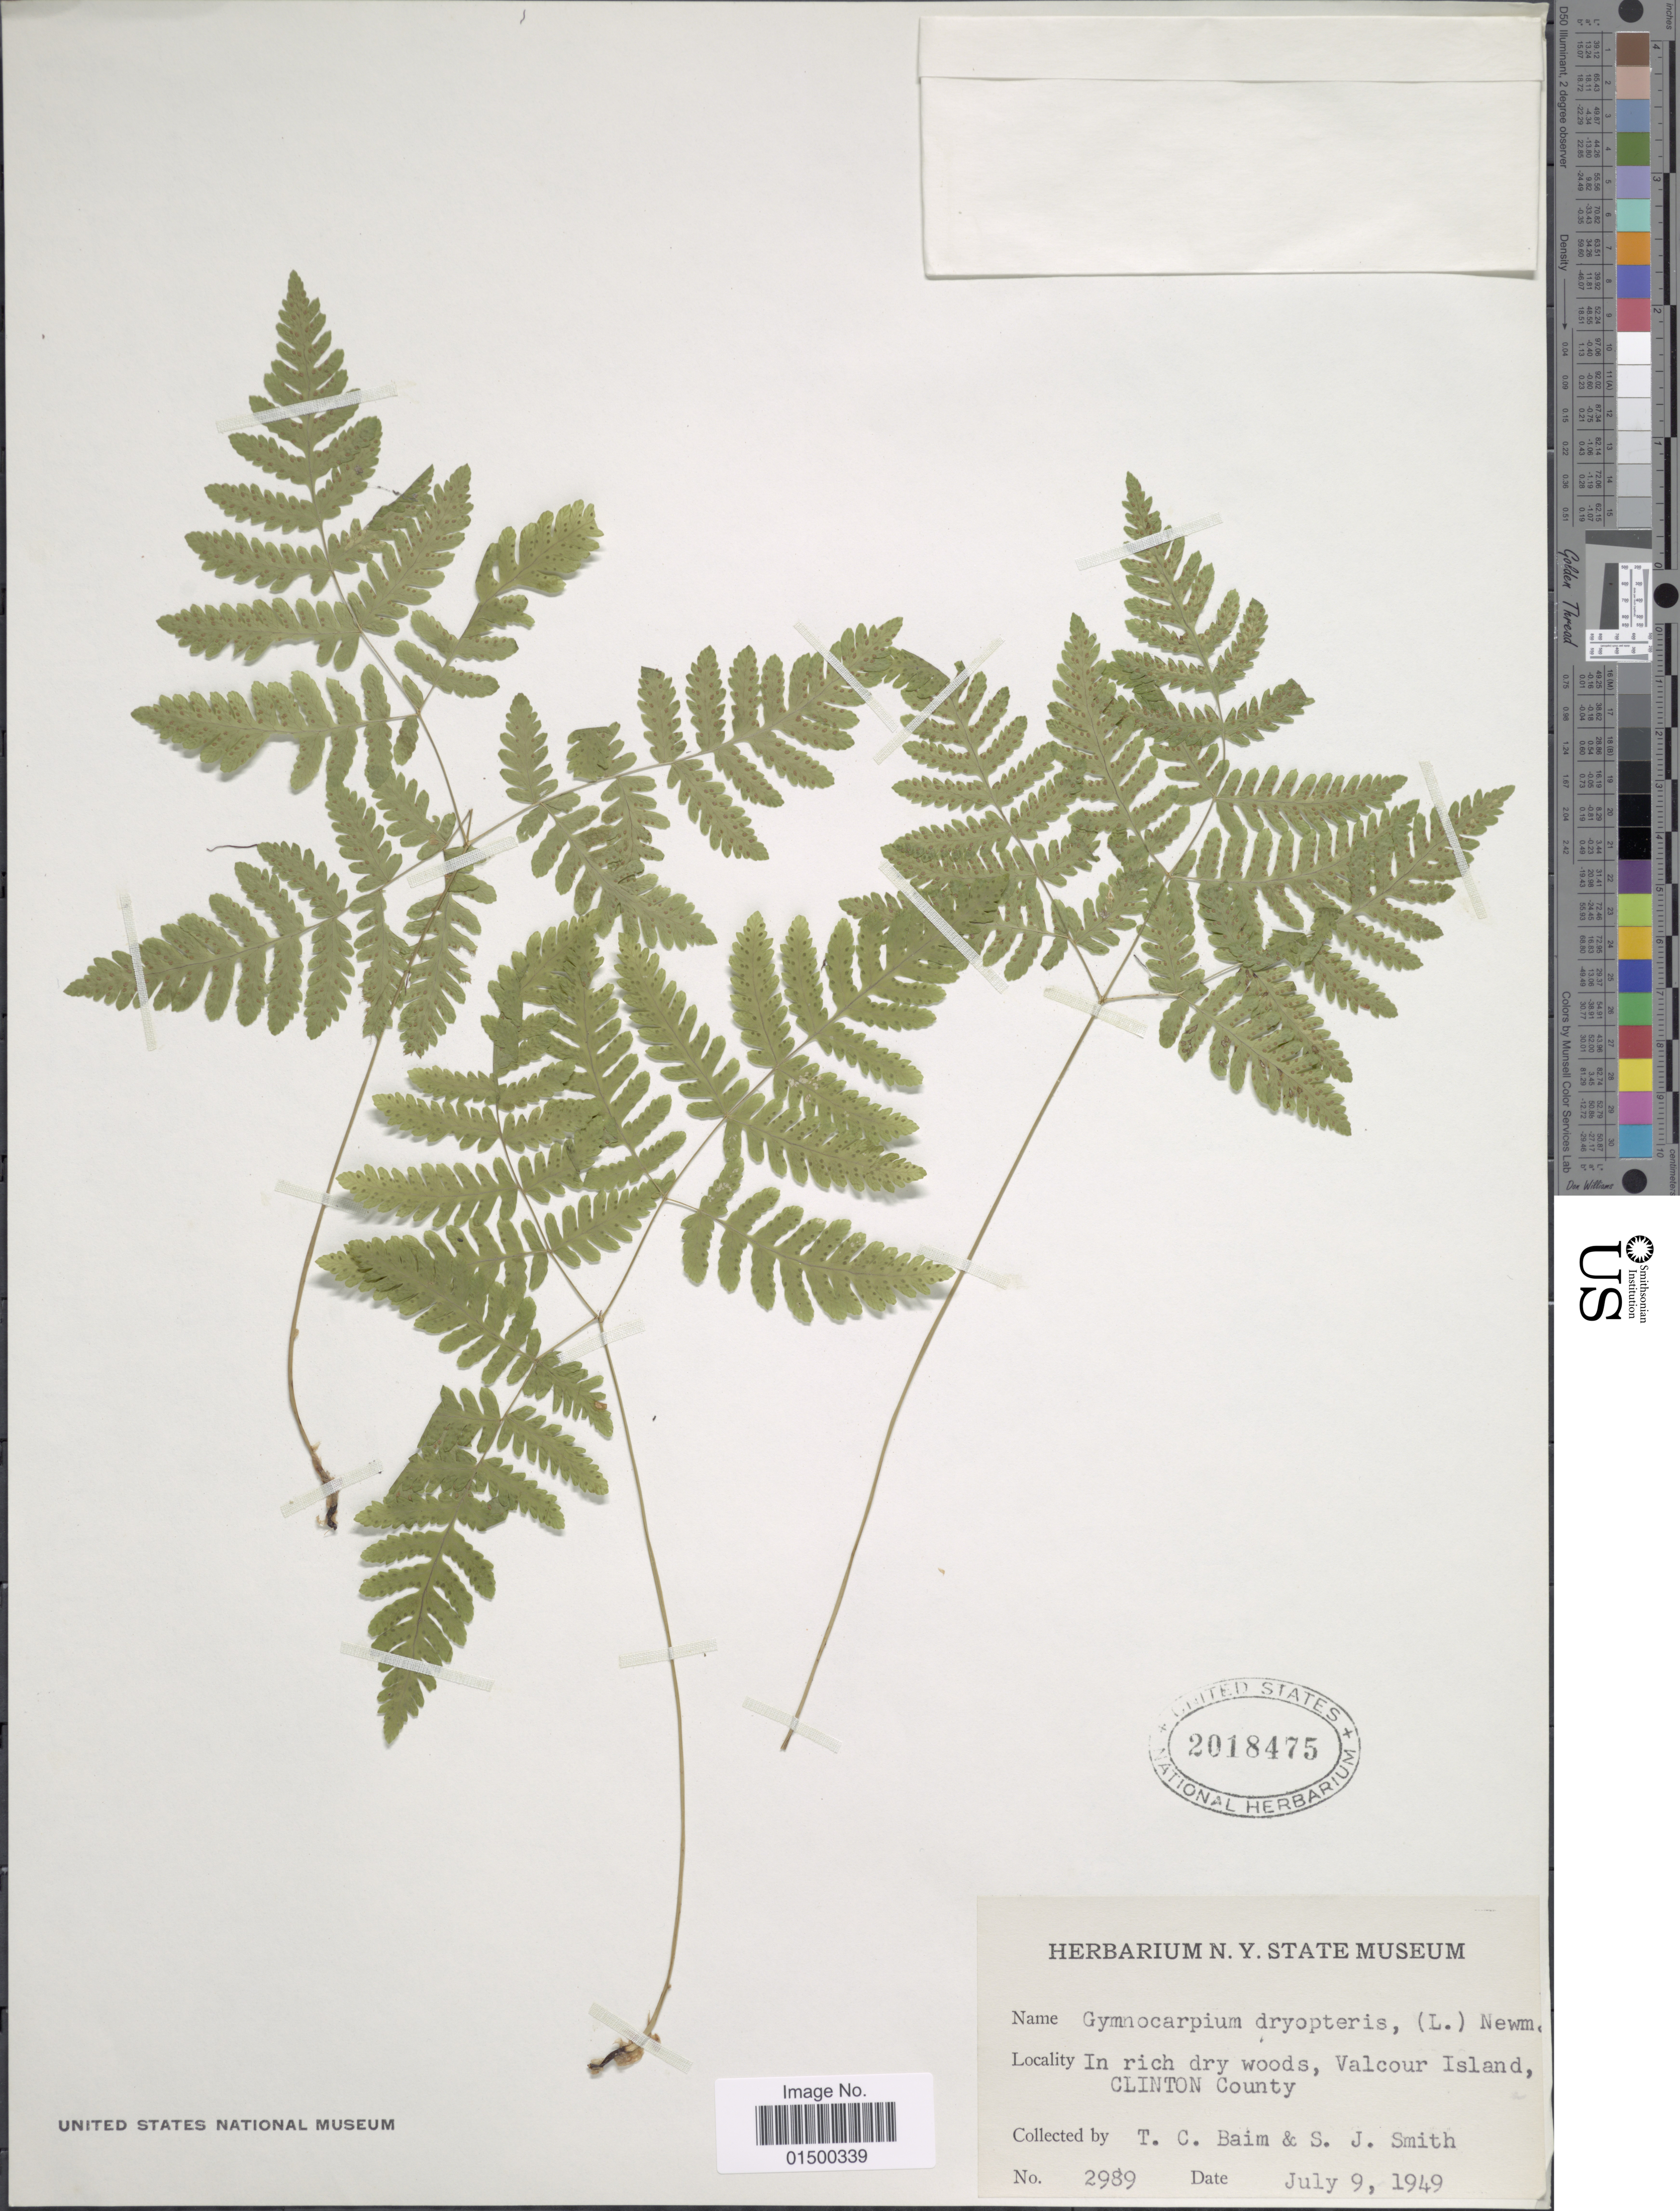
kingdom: Plantae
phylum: Tracheophyta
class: Polypodiopsida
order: Polypodiales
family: Cystopteridaceae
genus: Gymnocarpium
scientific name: Gymnocarpium disjunctum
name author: (Rupr.) Ching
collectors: T. Baim & S. Smith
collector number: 2989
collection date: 1949-07-09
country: United States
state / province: New York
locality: In rich dry woods, Valcour Island, Clinton County.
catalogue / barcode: US 2018475